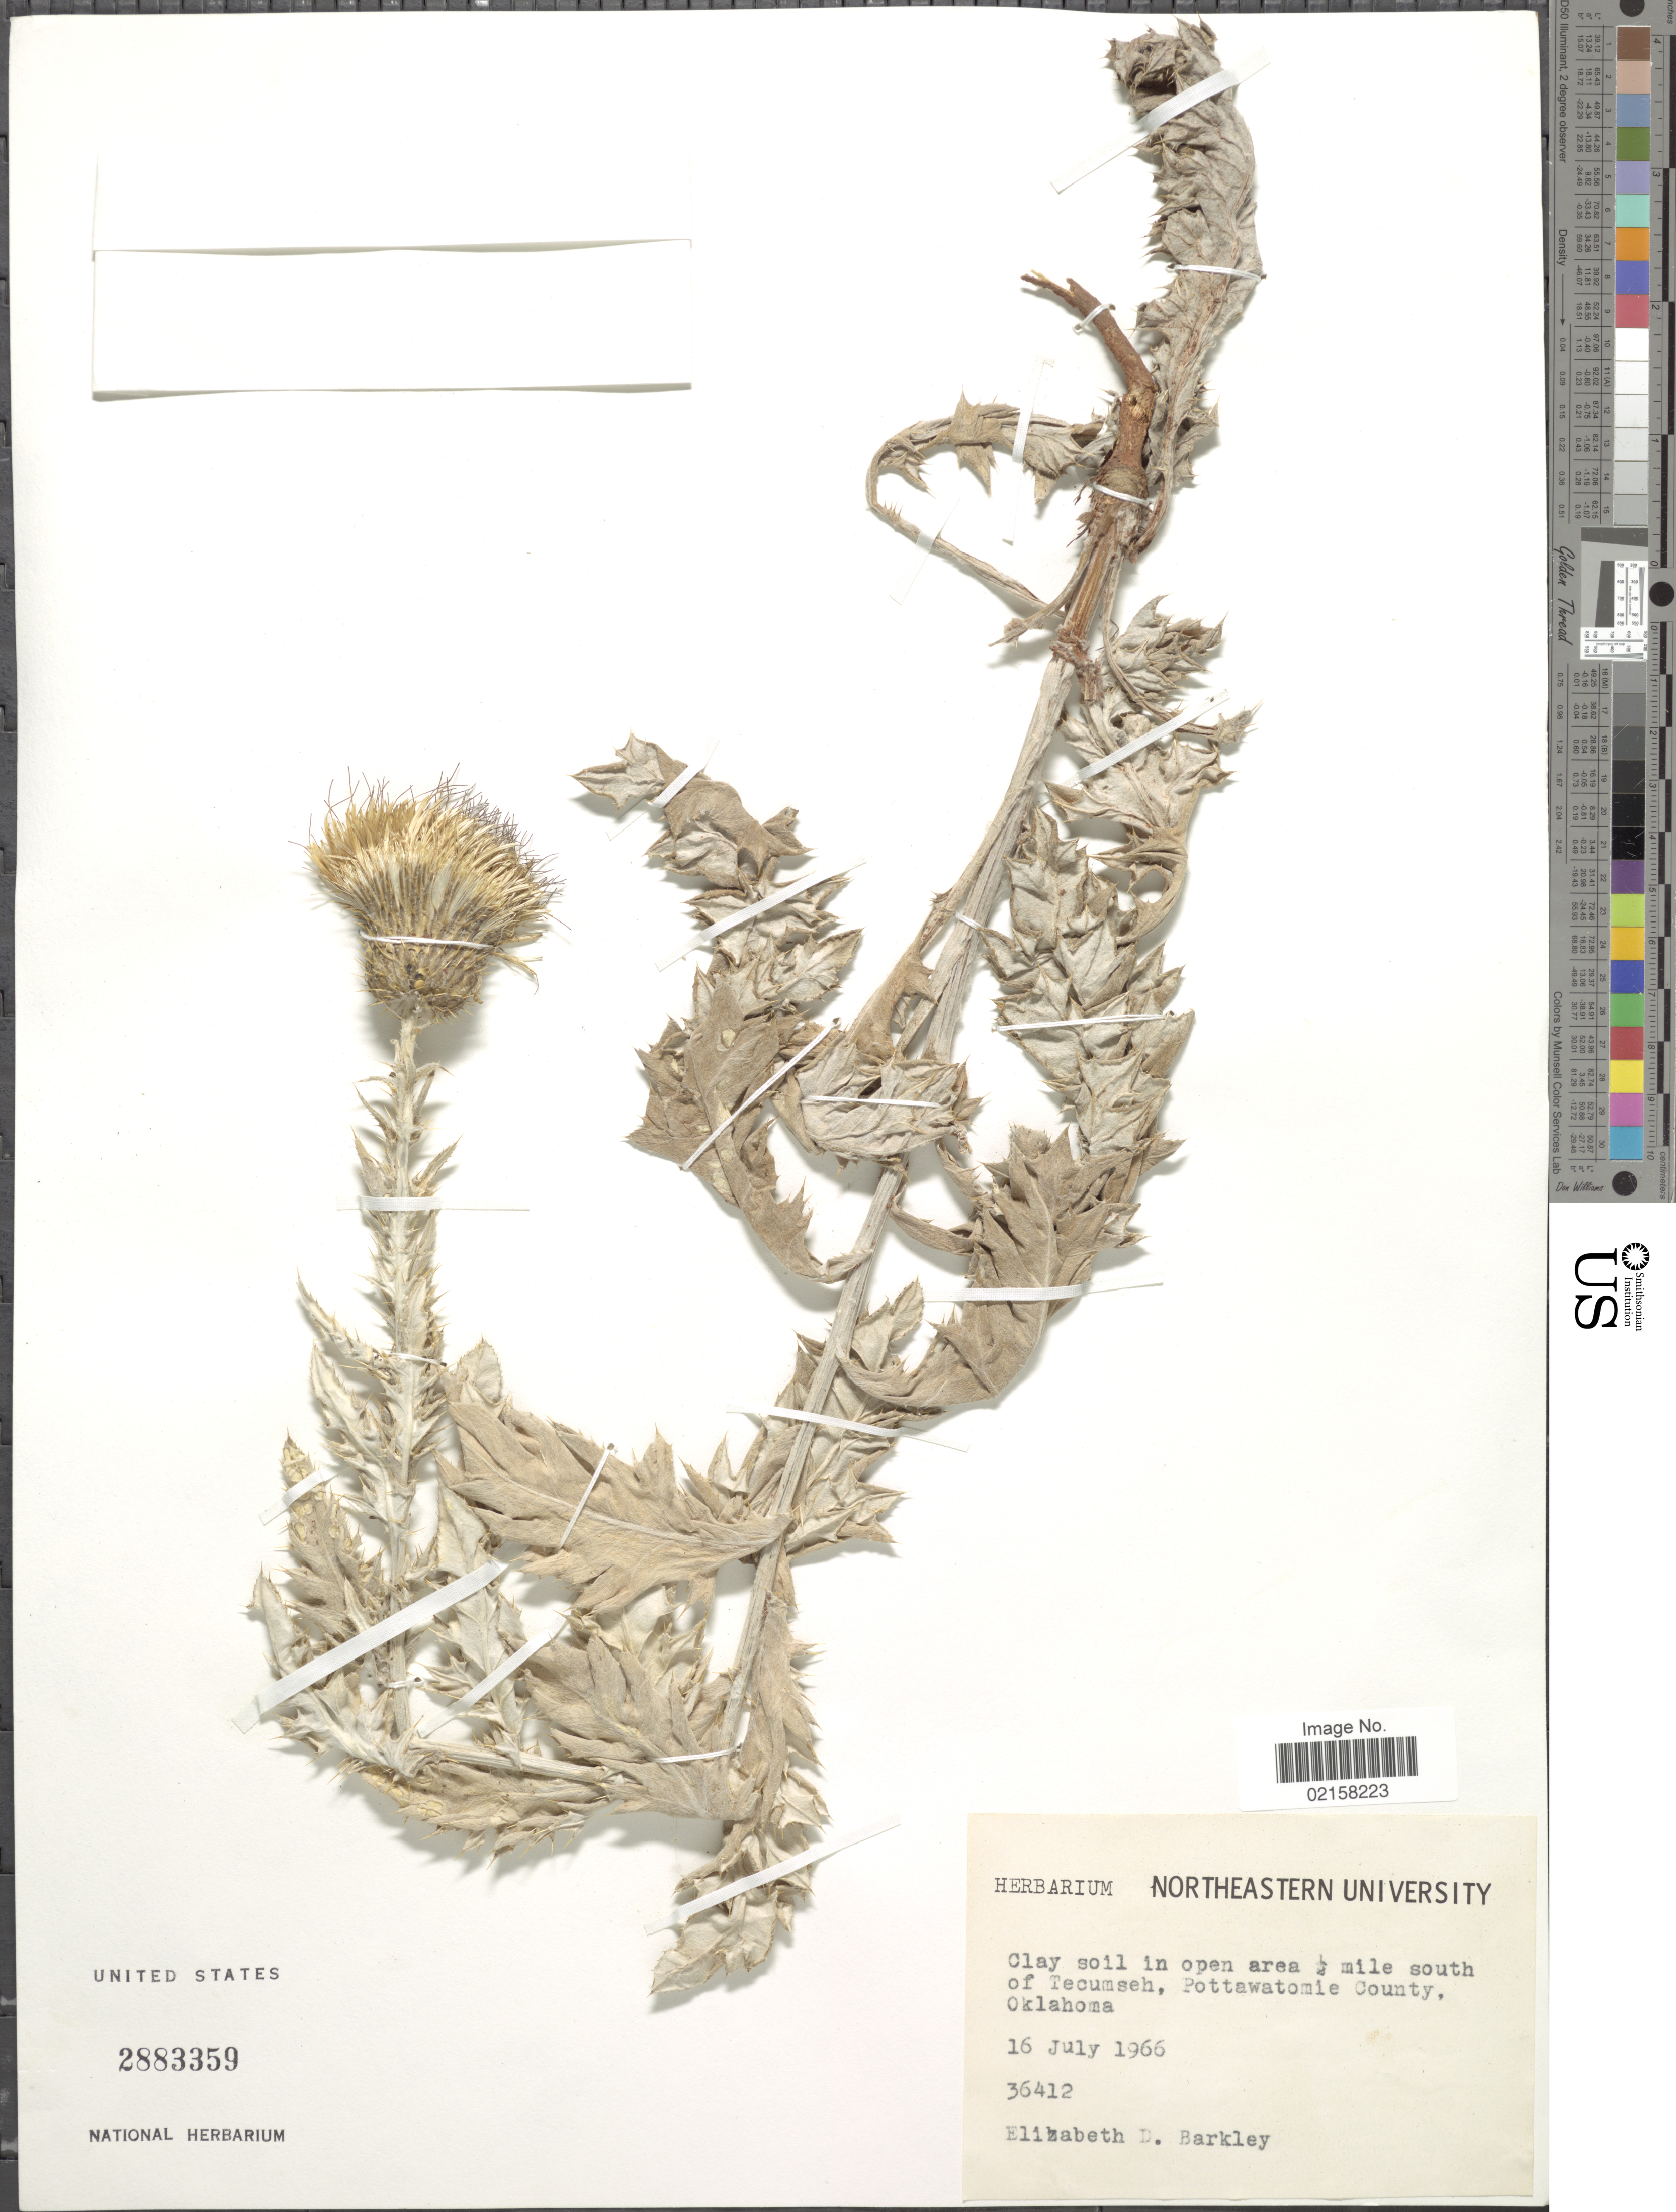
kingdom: Plantae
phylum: Tracheophyta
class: Magnoliopsida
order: Asterales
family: Asteraceae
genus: Cirsium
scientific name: Cirsium sp.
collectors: E. D.Barkley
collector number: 36412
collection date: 1966-07-16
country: United States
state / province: Oklahoma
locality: Clay soil in open area 1/4 mile south of Tecumseh, Pottawatomie County.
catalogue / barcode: US 2883359